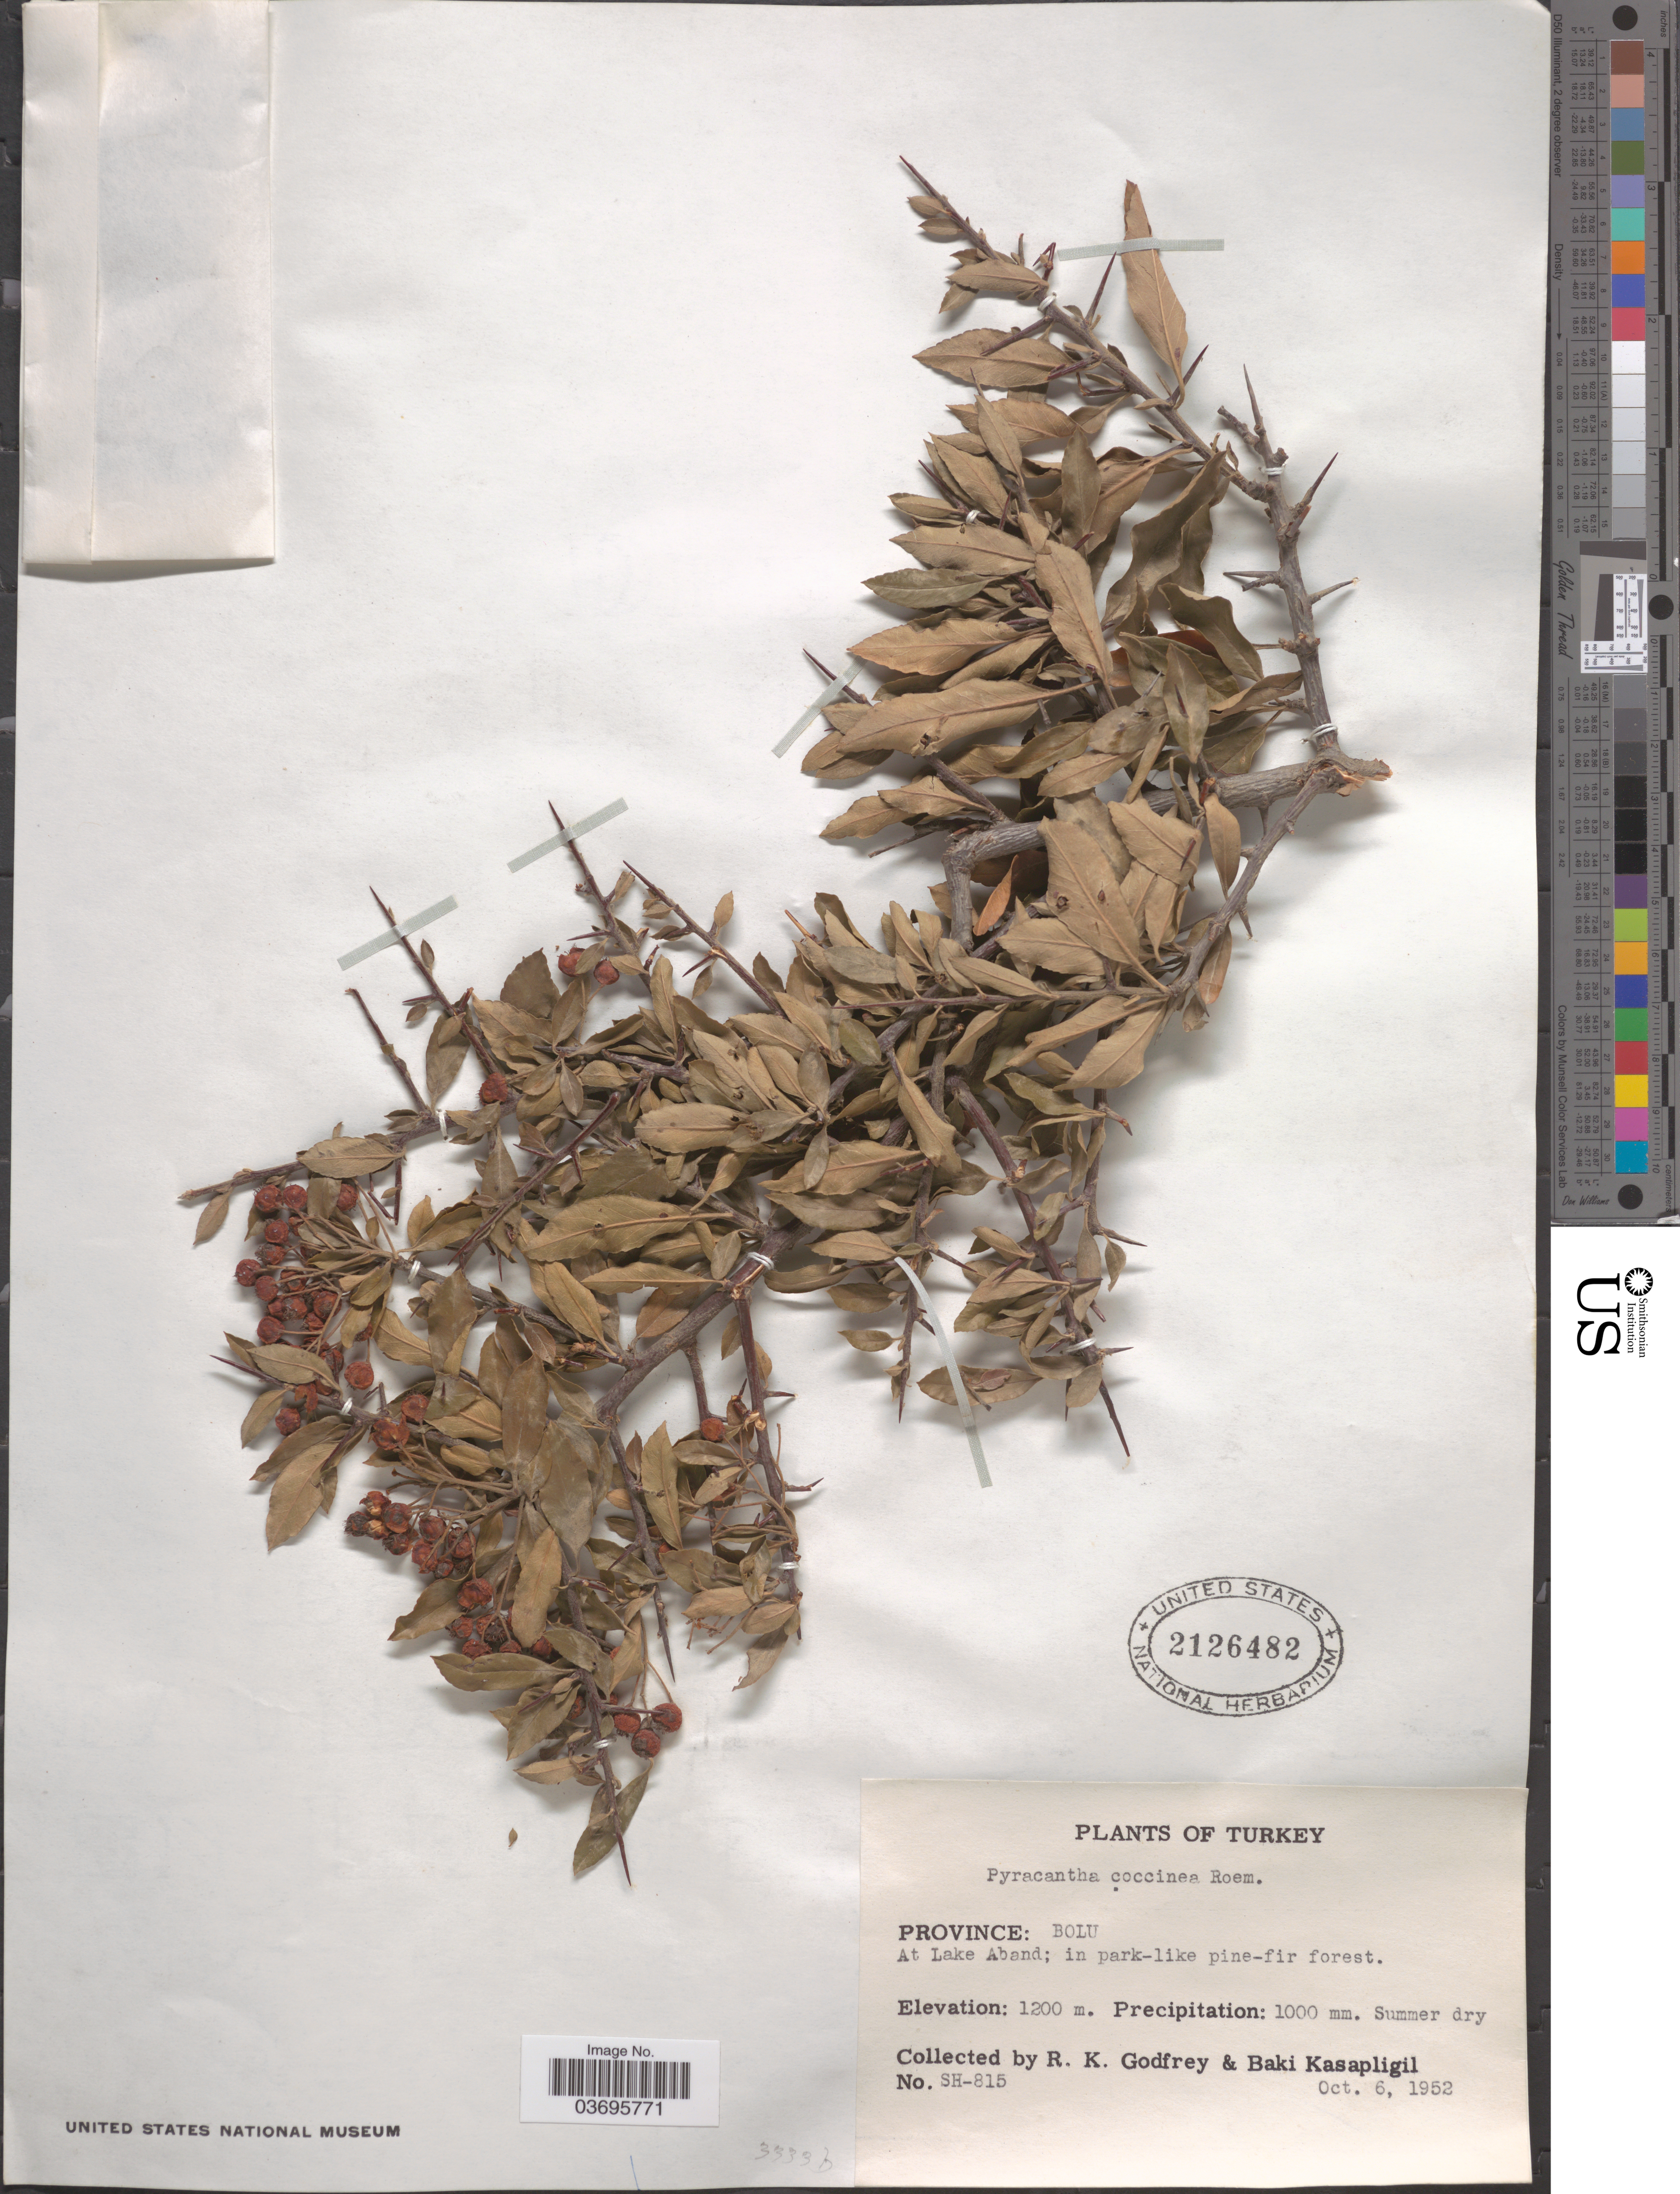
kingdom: Plantae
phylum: Tracheophyta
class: Magnoliopsida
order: Rosales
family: Rosaceae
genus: Pyracantha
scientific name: Pyracantha coccinea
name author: M. Roem.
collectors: R. K. Godfrey & B. Kasapligil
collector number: SH-815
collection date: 1952-10-06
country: Turkey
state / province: Bolu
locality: At Lake Aband; in park-like pine-fir forest.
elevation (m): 1200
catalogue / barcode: US 2126482